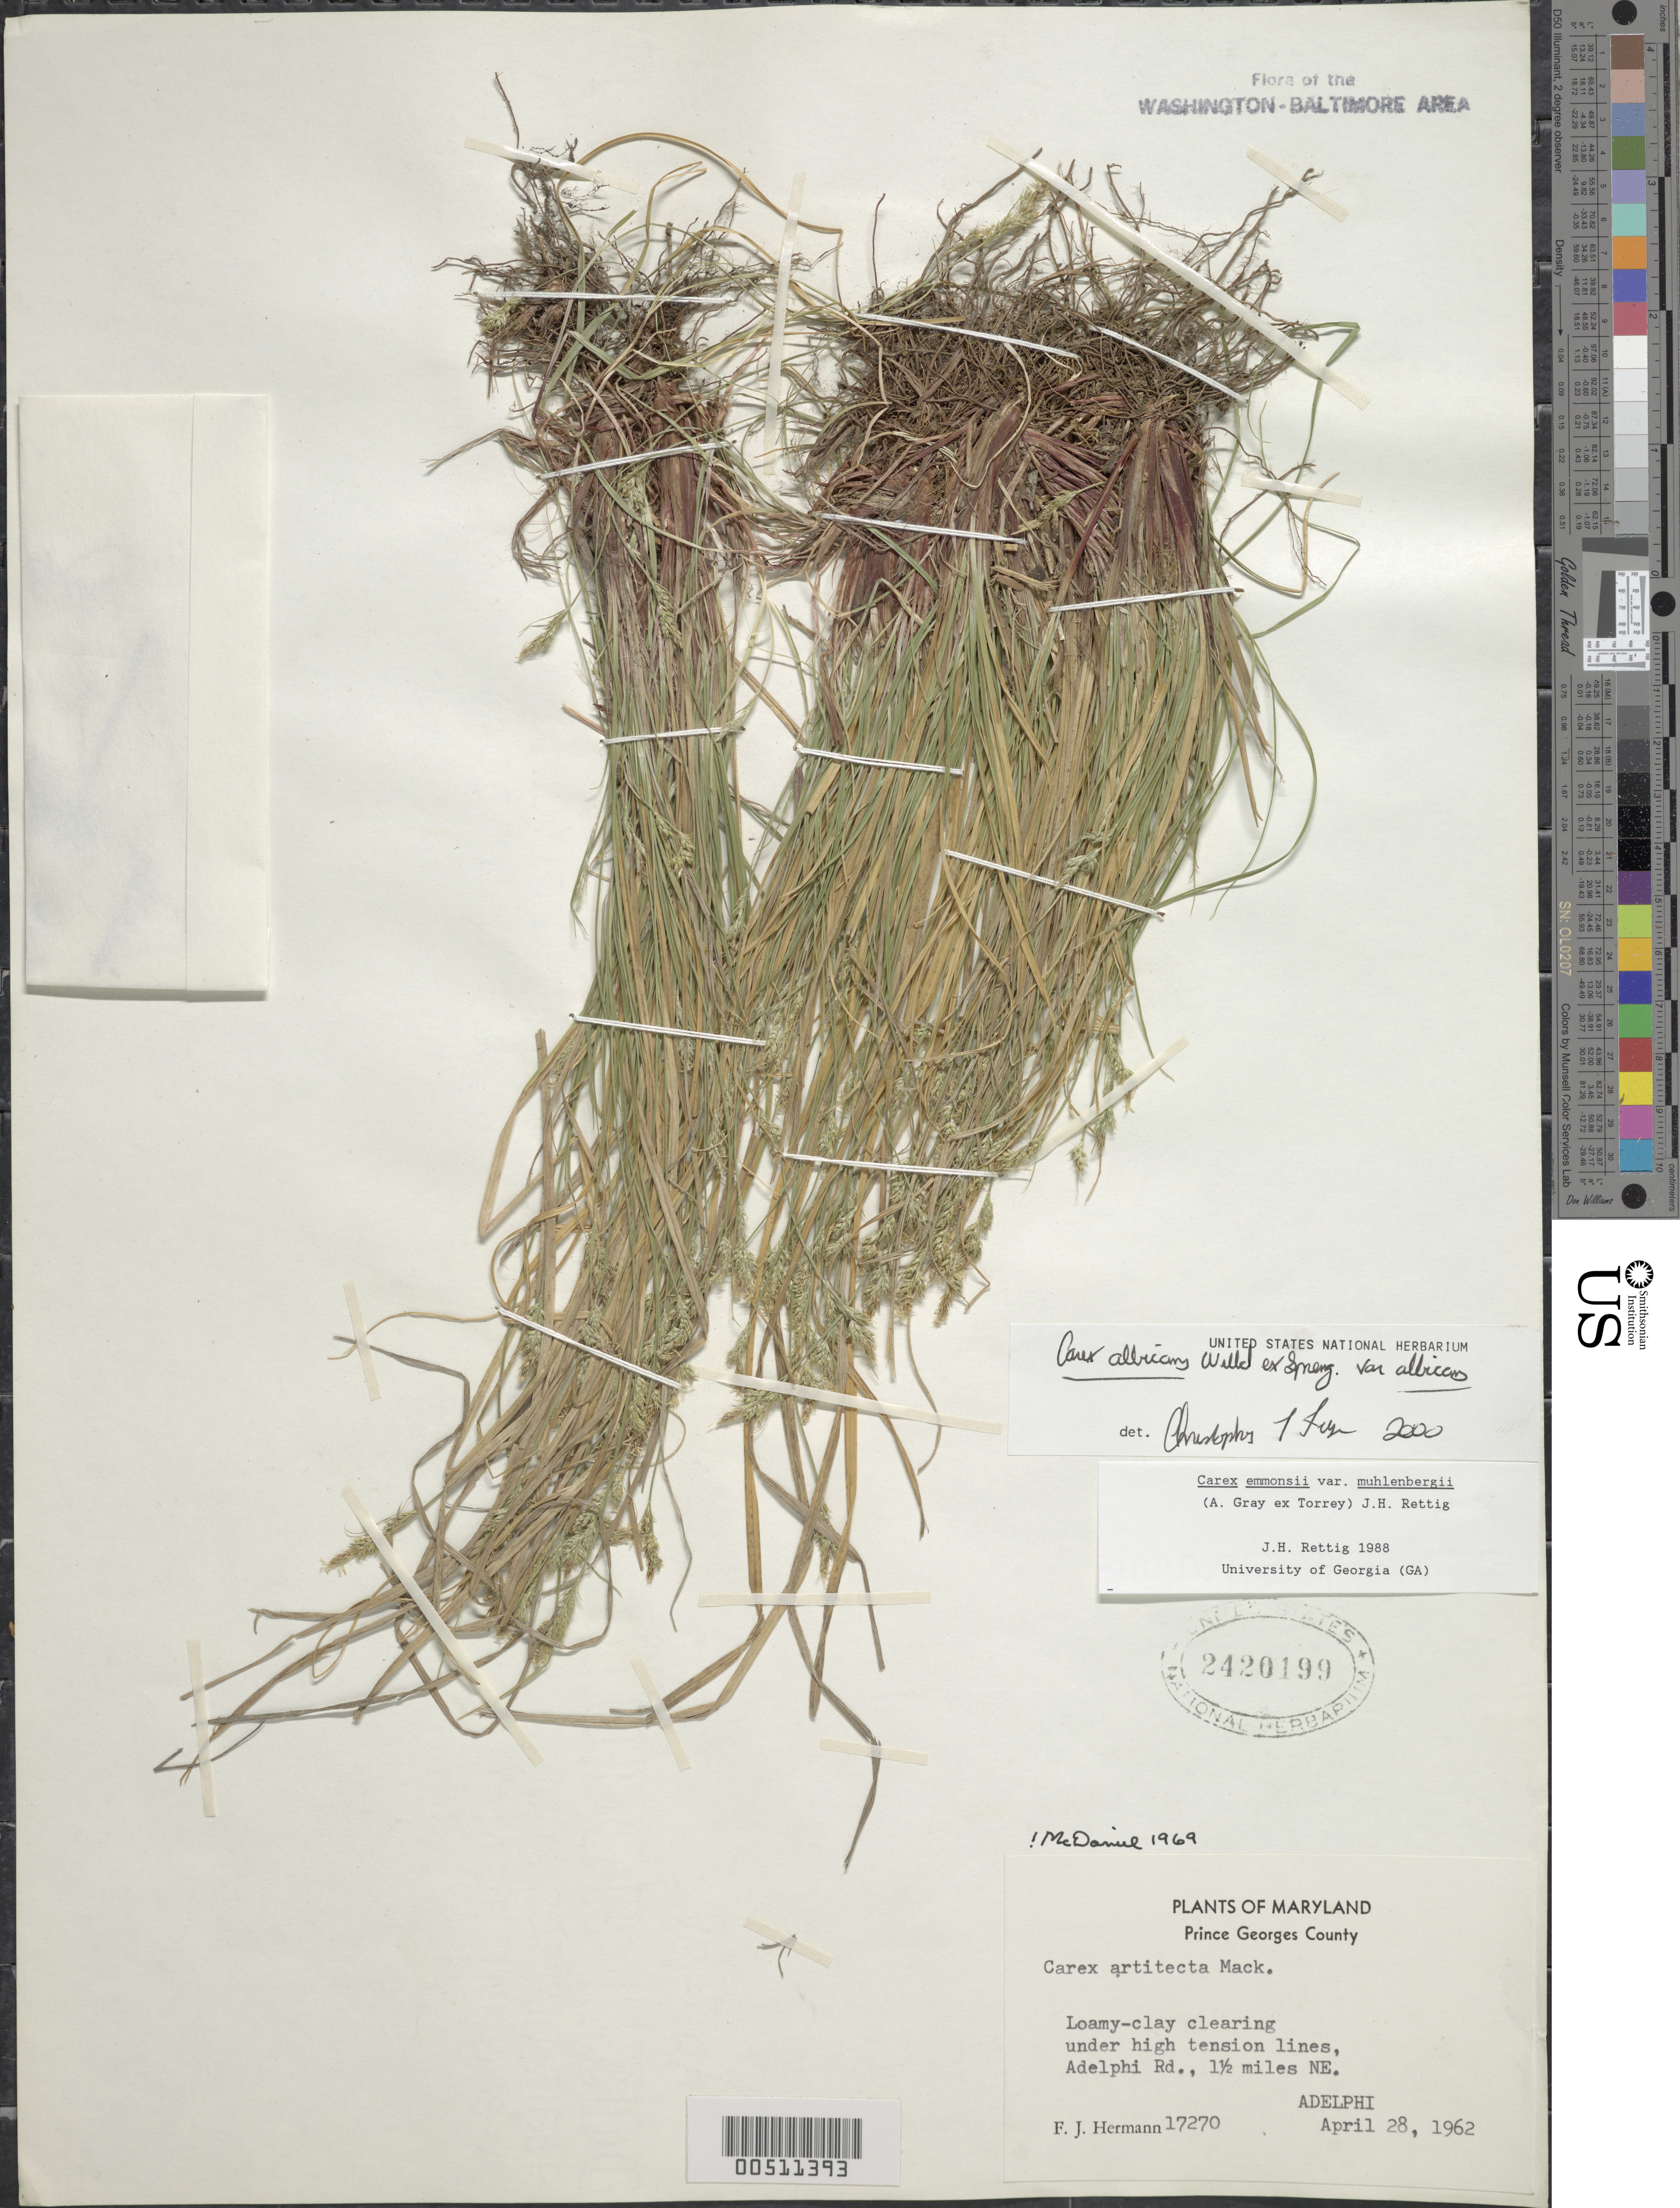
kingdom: Plantae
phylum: Tracheophyta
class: Liliopsida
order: Poales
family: Cyperaceae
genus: Carex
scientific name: Carex albicans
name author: Willd. ex Spreng.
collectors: F. J. Hermann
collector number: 17270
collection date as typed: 28 Apr 1962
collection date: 1962-04-28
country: United States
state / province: Maryland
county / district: Prince George's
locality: NE of Adelphi on Adelphi Road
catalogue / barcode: US 2420199